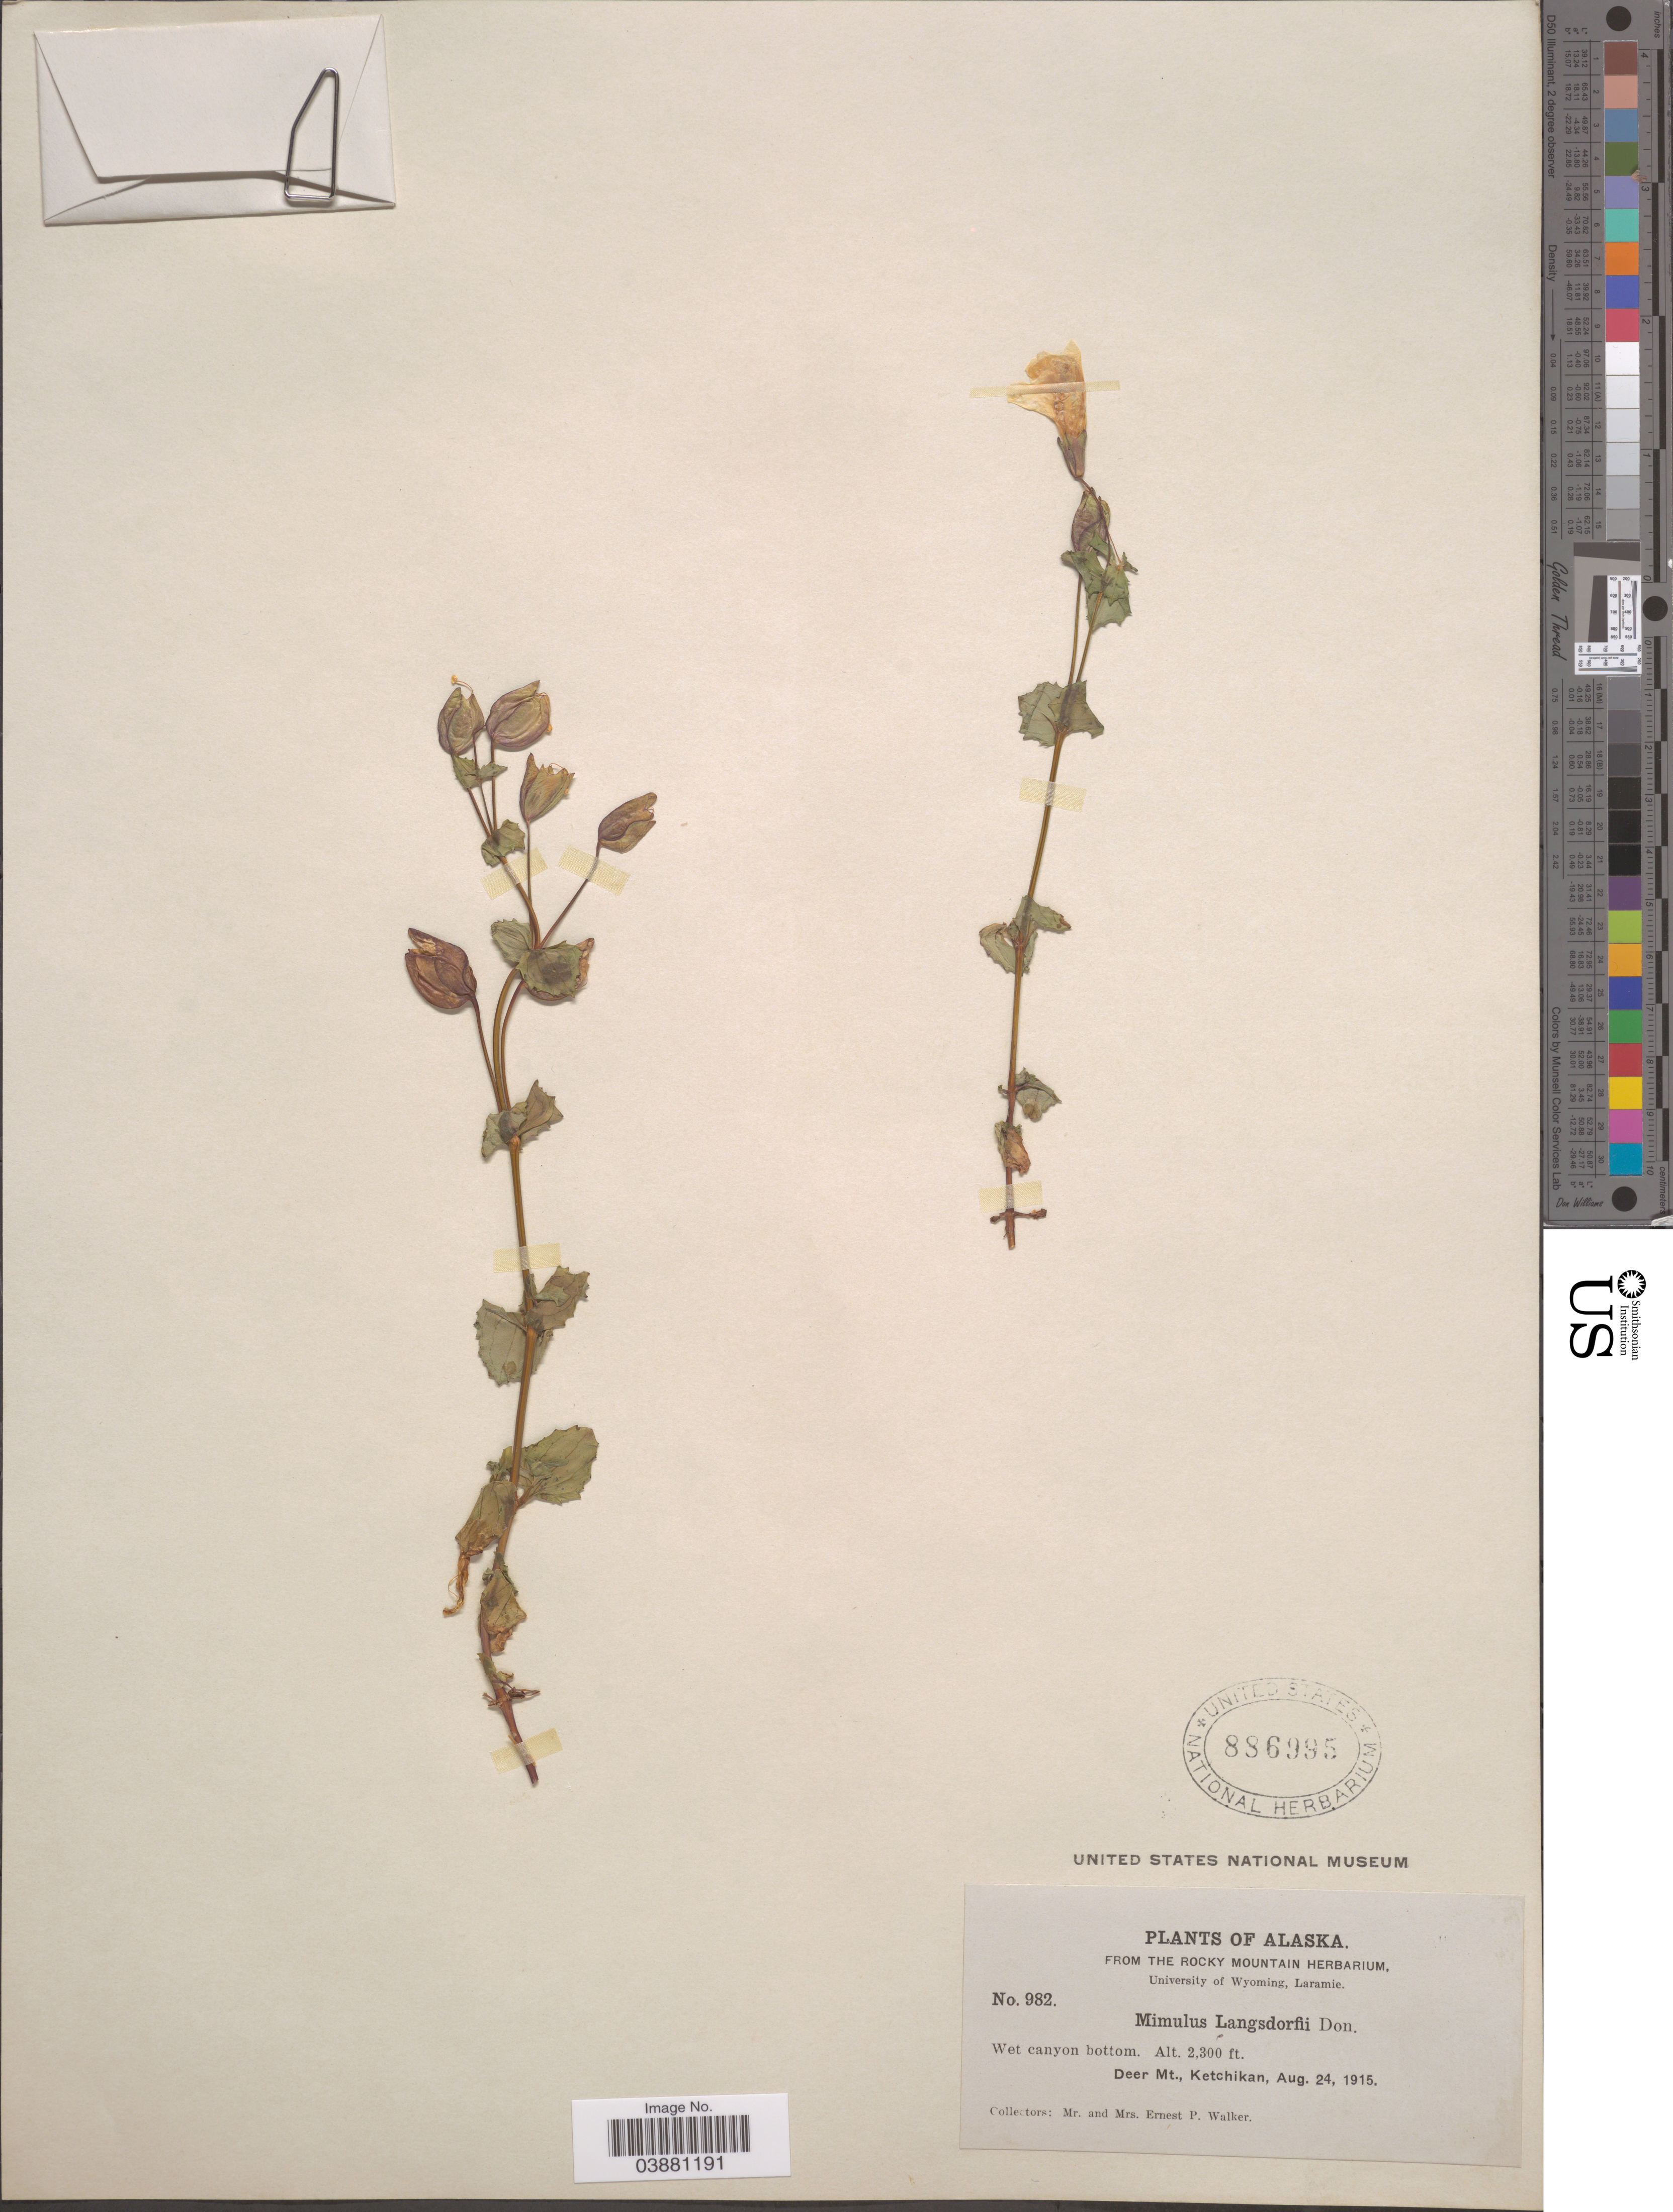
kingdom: Plantae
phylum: Tracheophyta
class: Magnoliopsida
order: Lamiales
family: Phrymaceae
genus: Mimulus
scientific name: Mimulus guttatus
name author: DC.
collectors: E. P. Walker & E. Walker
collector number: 982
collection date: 1915-08-24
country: United States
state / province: Alaska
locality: Deer Mt., Ketchikan.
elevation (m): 701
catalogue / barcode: US 886995